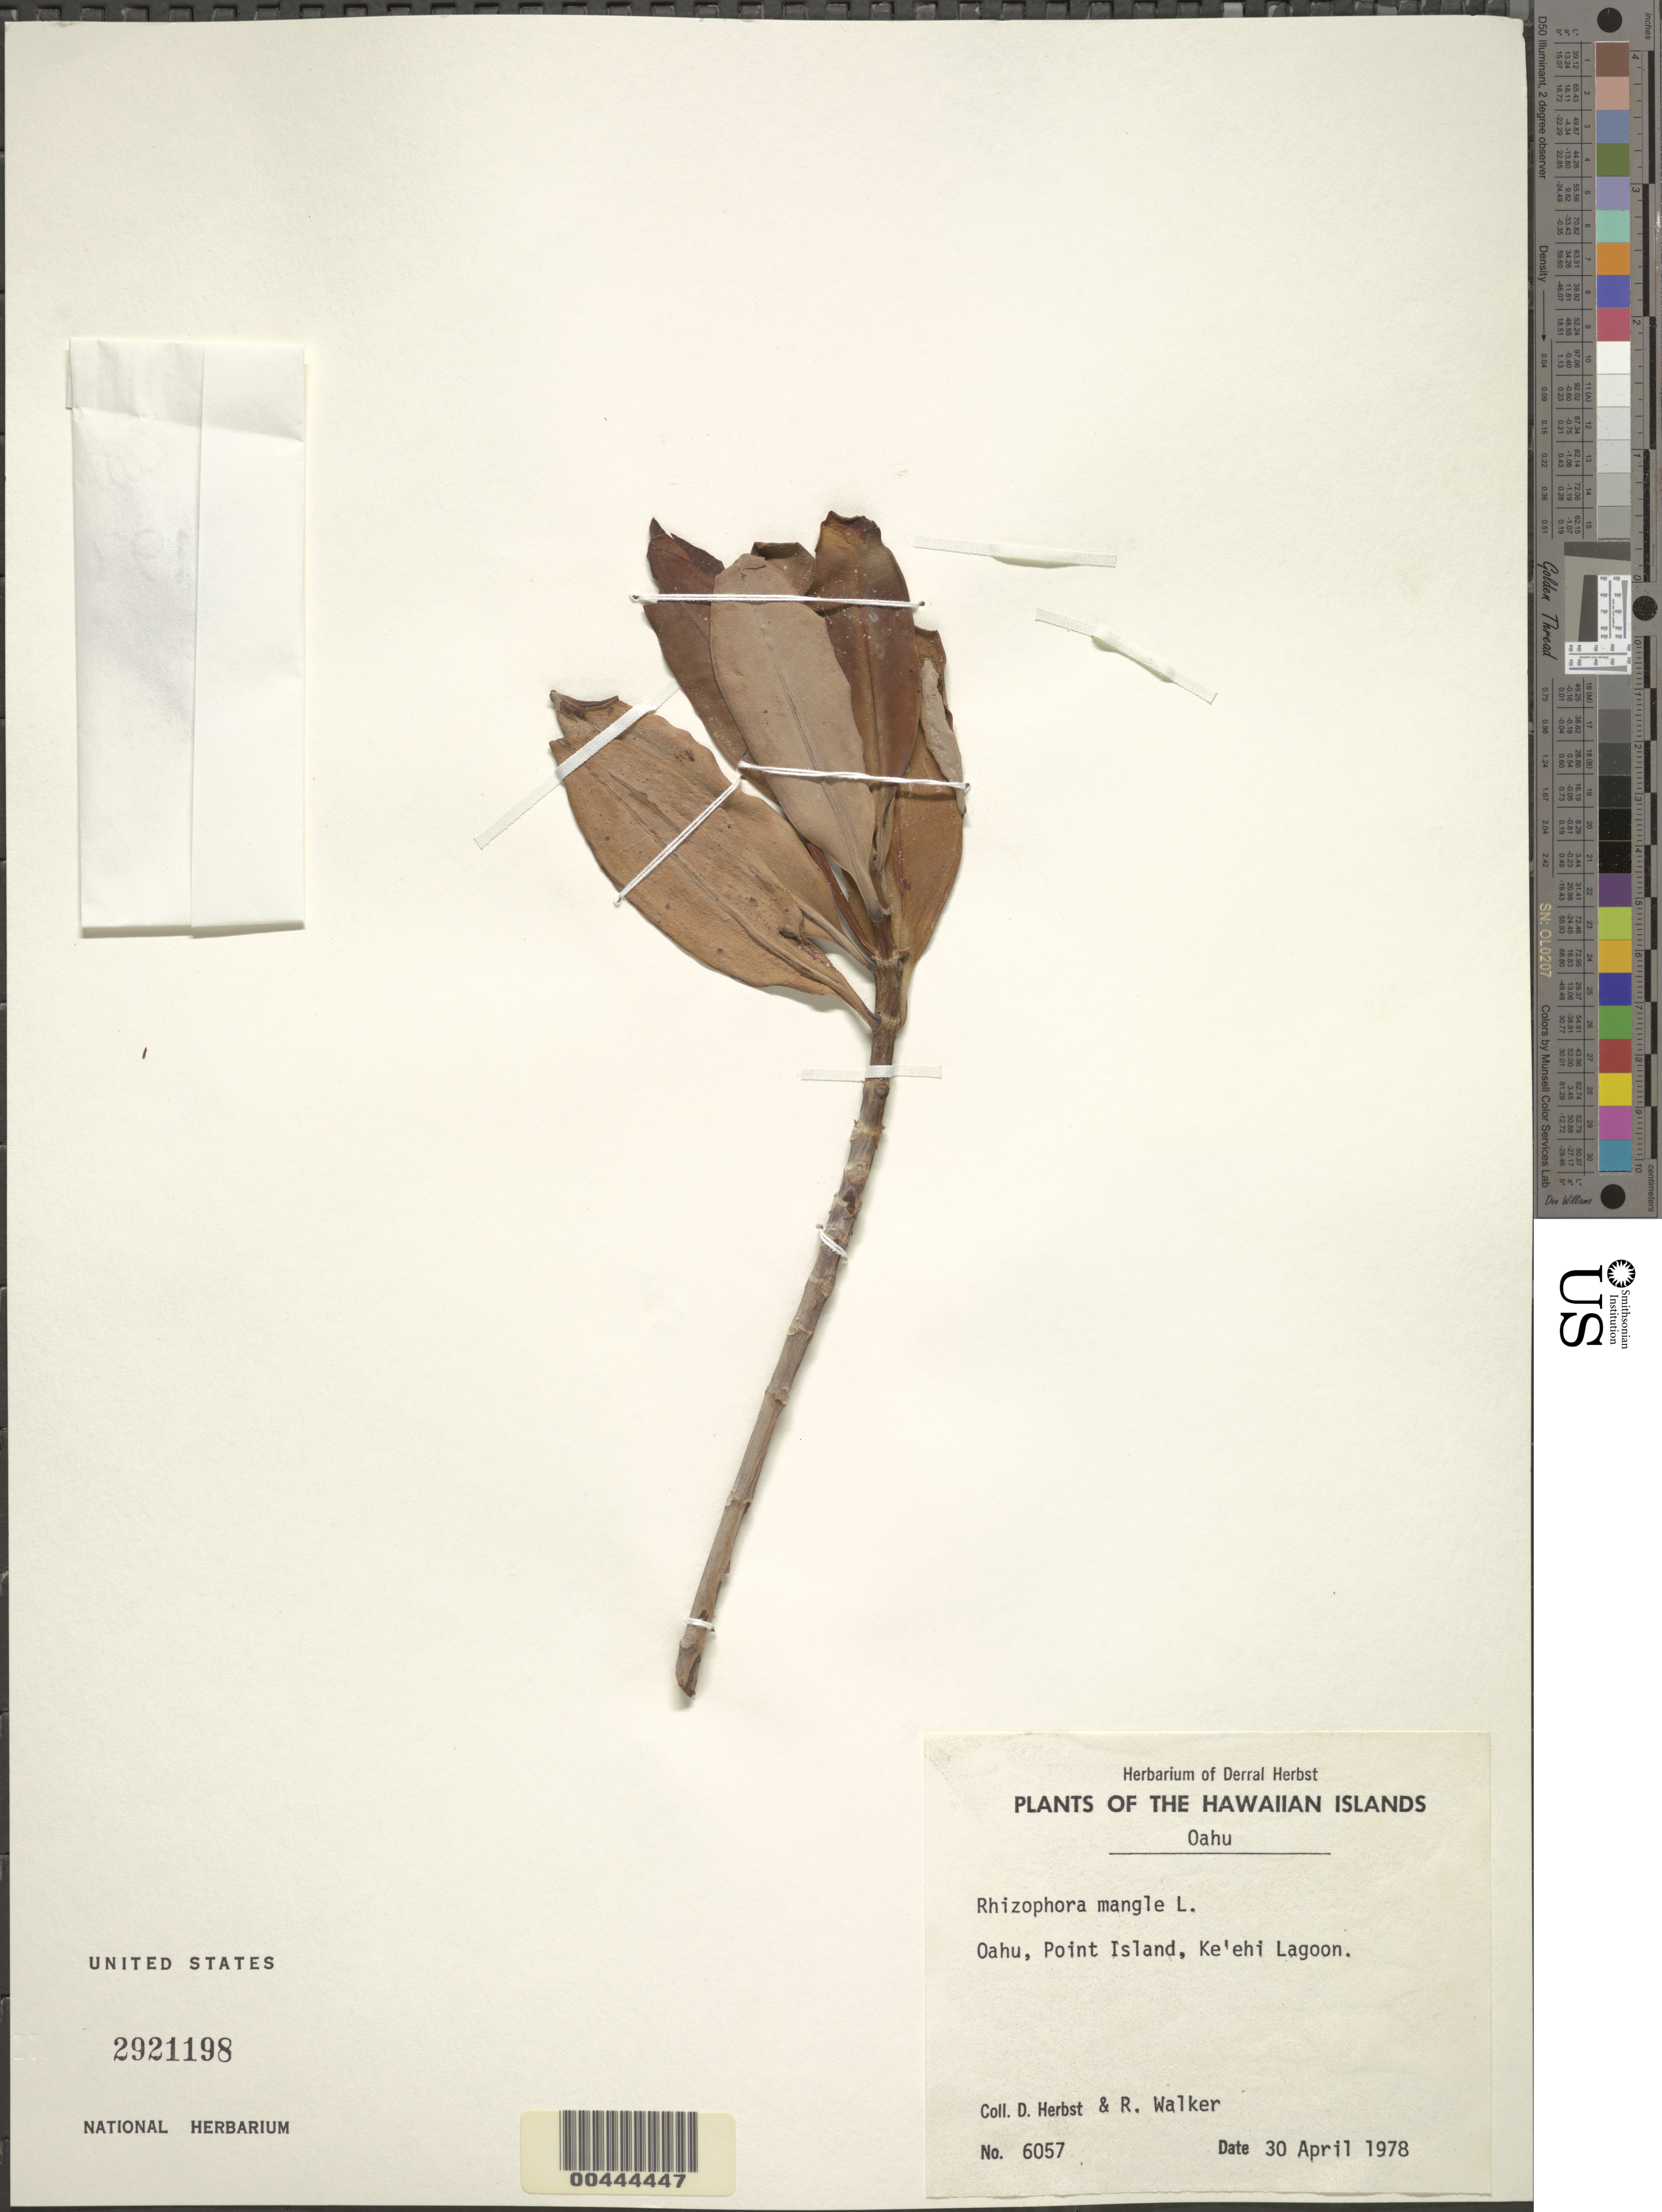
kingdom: Plantae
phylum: Tracheophyta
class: Magnoliopsida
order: Malpighiales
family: Rhizophoraceae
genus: Rhizophora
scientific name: Rhizophora mangle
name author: L.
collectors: D. R. Herbst & R. Walker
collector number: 6057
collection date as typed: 30 Apr 1978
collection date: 1978-04-30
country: United States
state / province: Hawaii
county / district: Honolulu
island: Oahu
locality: Point Island, Ke'ehi Lagoon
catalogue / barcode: US 2921198